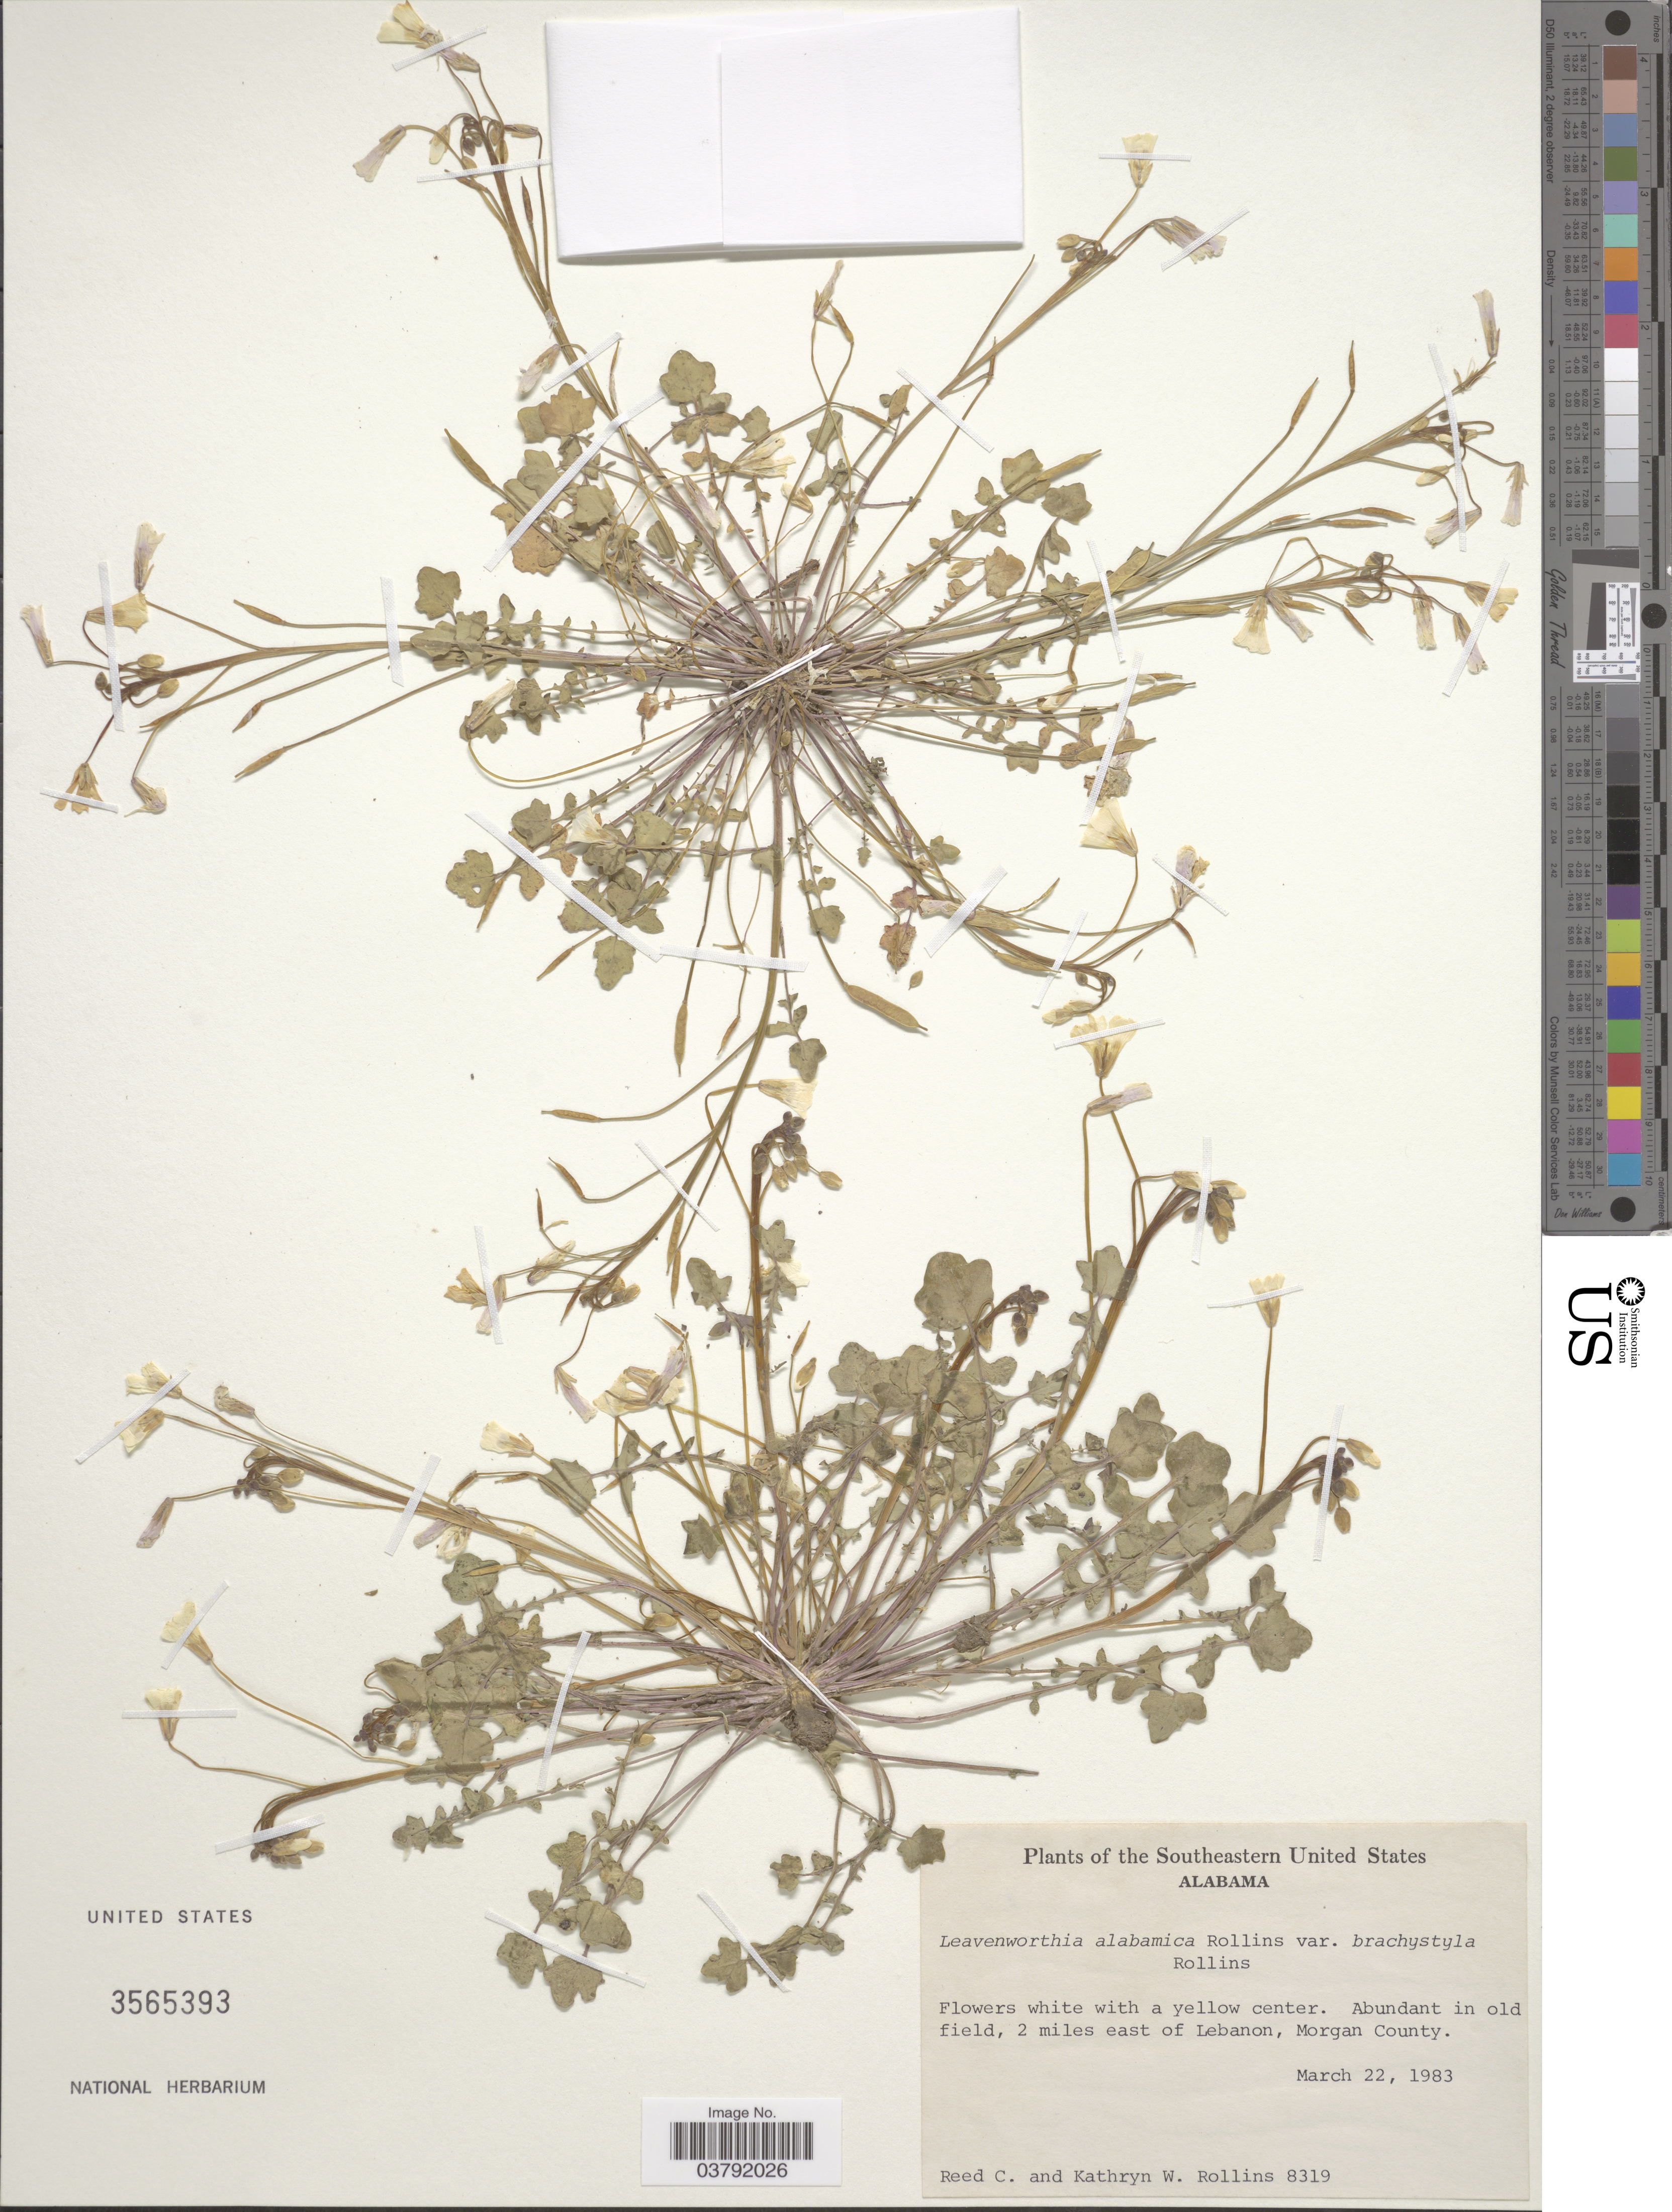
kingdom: Plantae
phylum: Tracheophyta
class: Magnoliopsida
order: Brassicales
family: Brassicaceae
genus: Leavenworthia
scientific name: Leavenworthia alabamica var. brachystyla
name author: Rollins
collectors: R. C. Rollins & K. W. Rollins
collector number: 8319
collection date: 1983-03-22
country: United States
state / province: Alabama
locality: Southeastern United States. 2 miles east of Lebanon, Morgan County.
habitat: abundant in an old field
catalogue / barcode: US 3565393